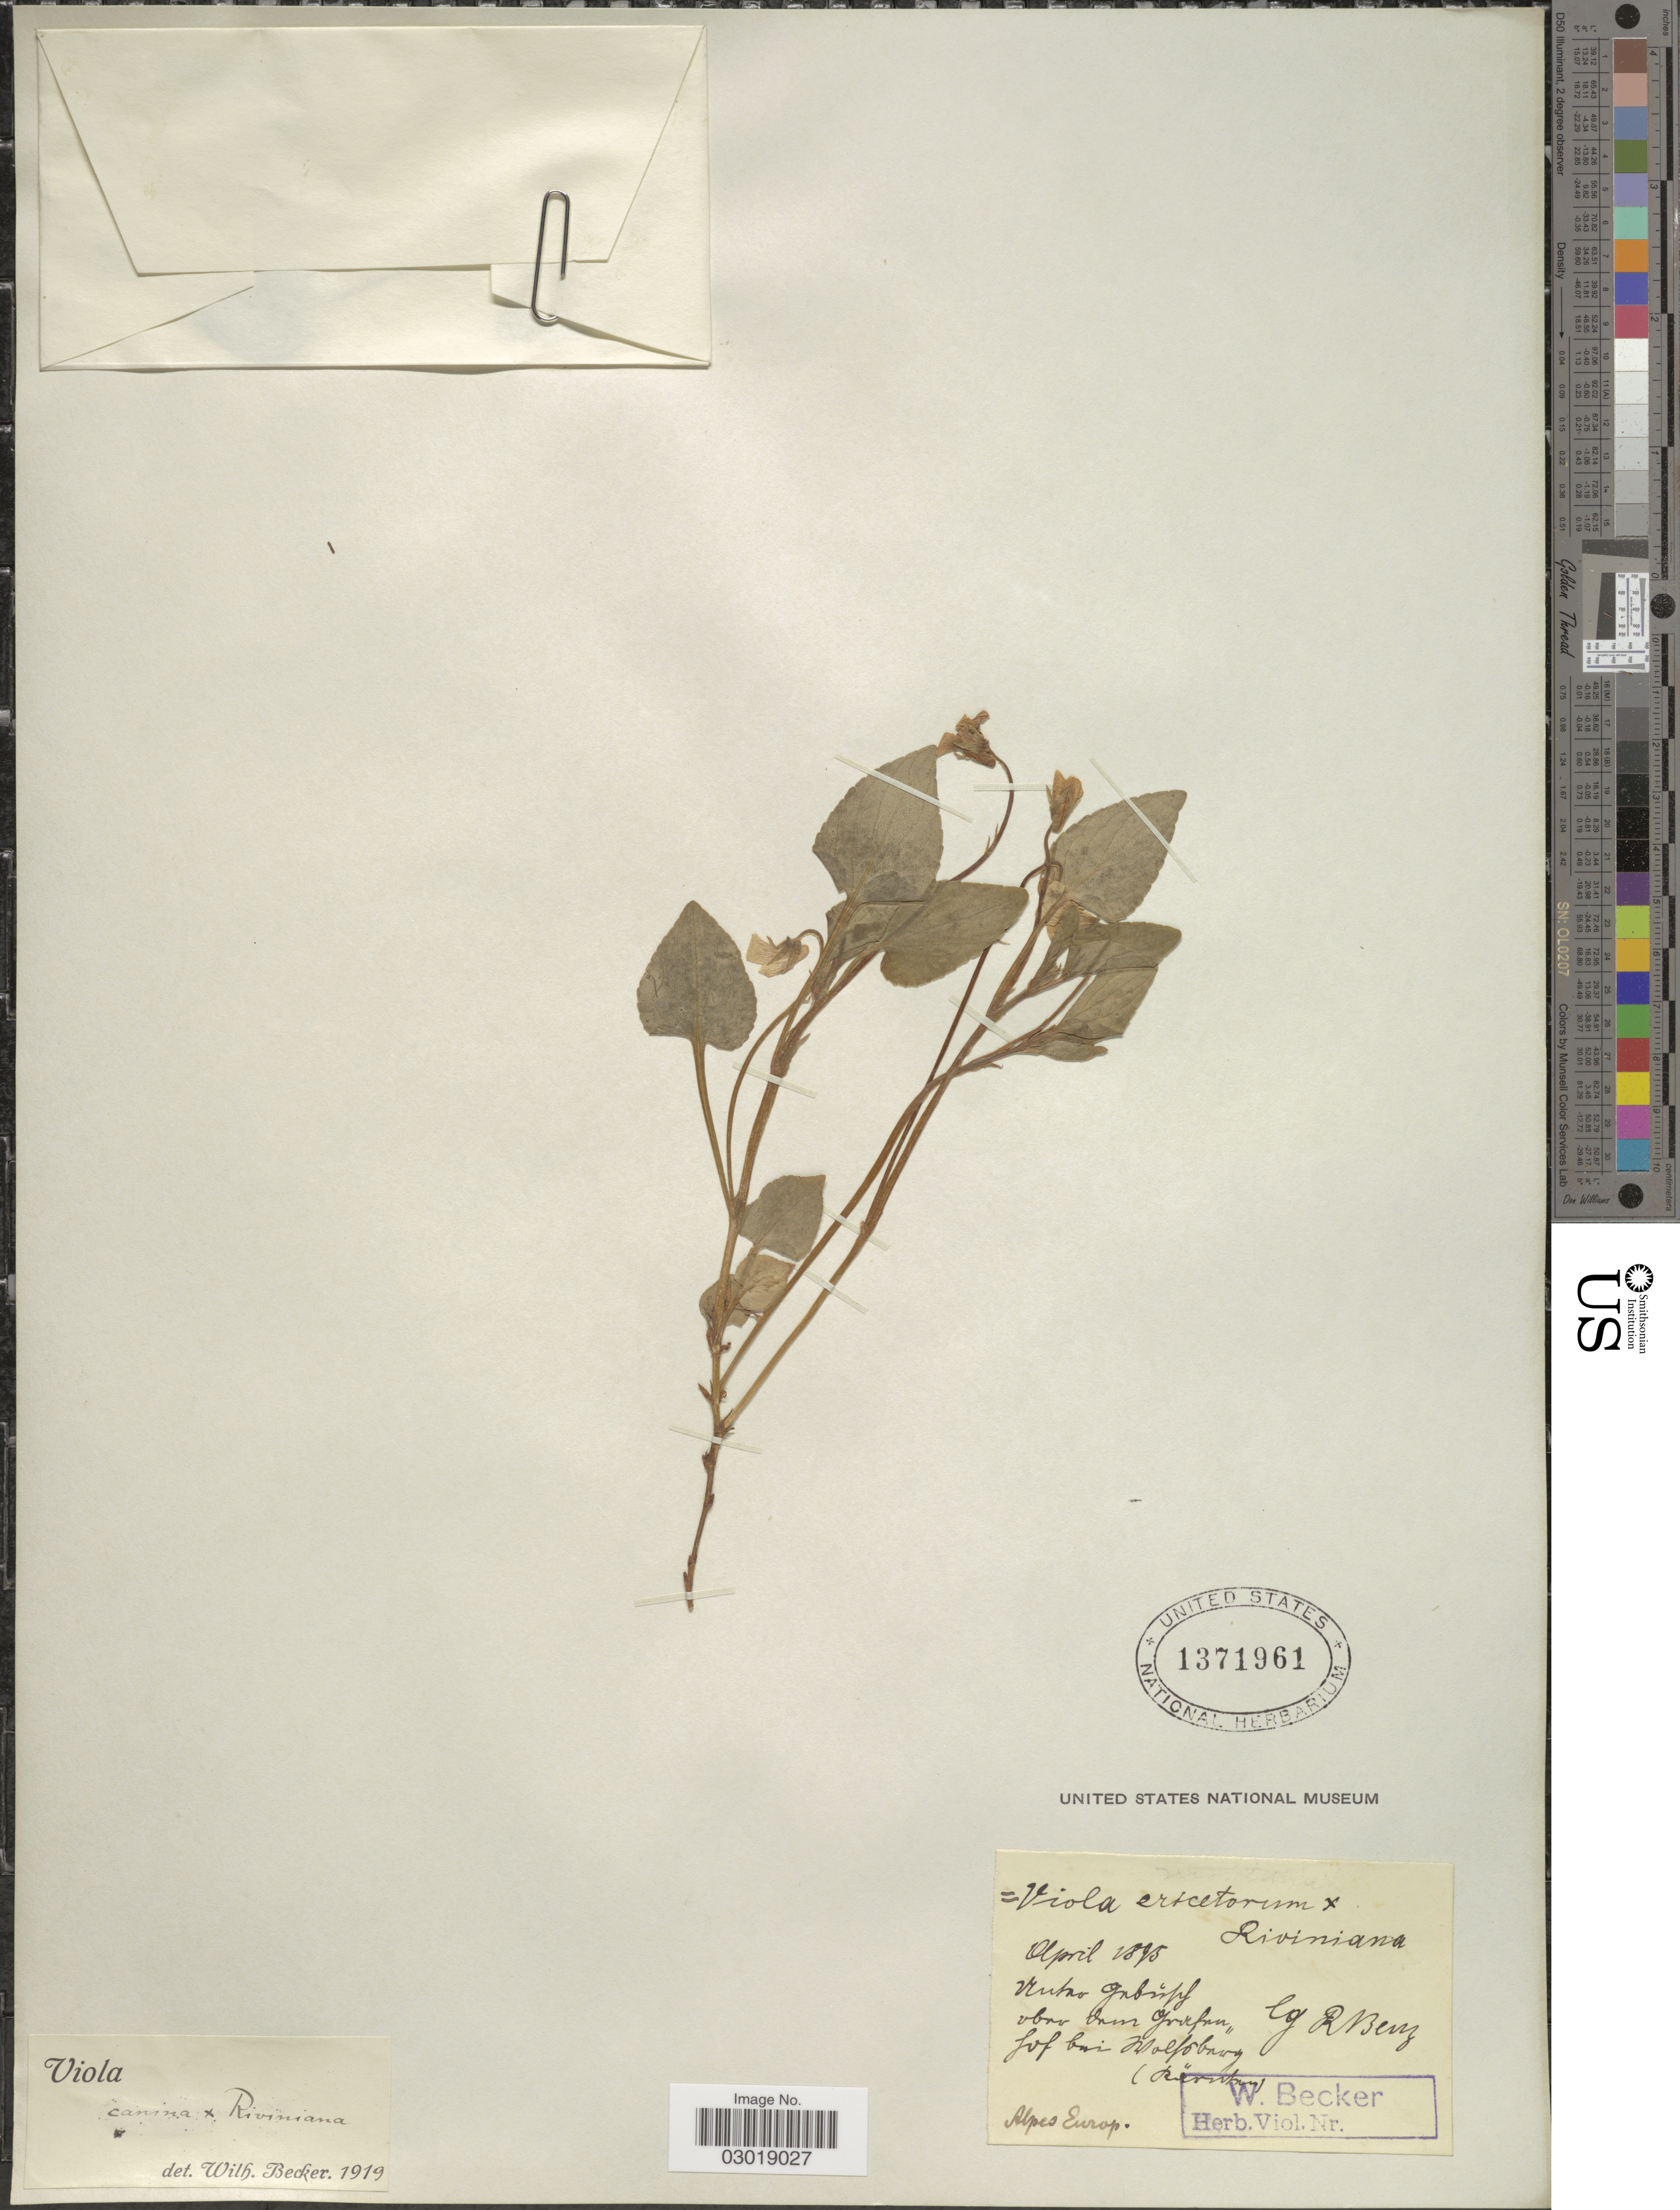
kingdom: Plantae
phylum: Tracheophyta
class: Magnoliopsida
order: Malpighiales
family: Violaceae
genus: Viola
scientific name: Viola riviniana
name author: Rchb.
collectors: R. Benz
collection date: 1895-04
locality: X. Alpes Europ.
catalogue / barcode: US 1371961